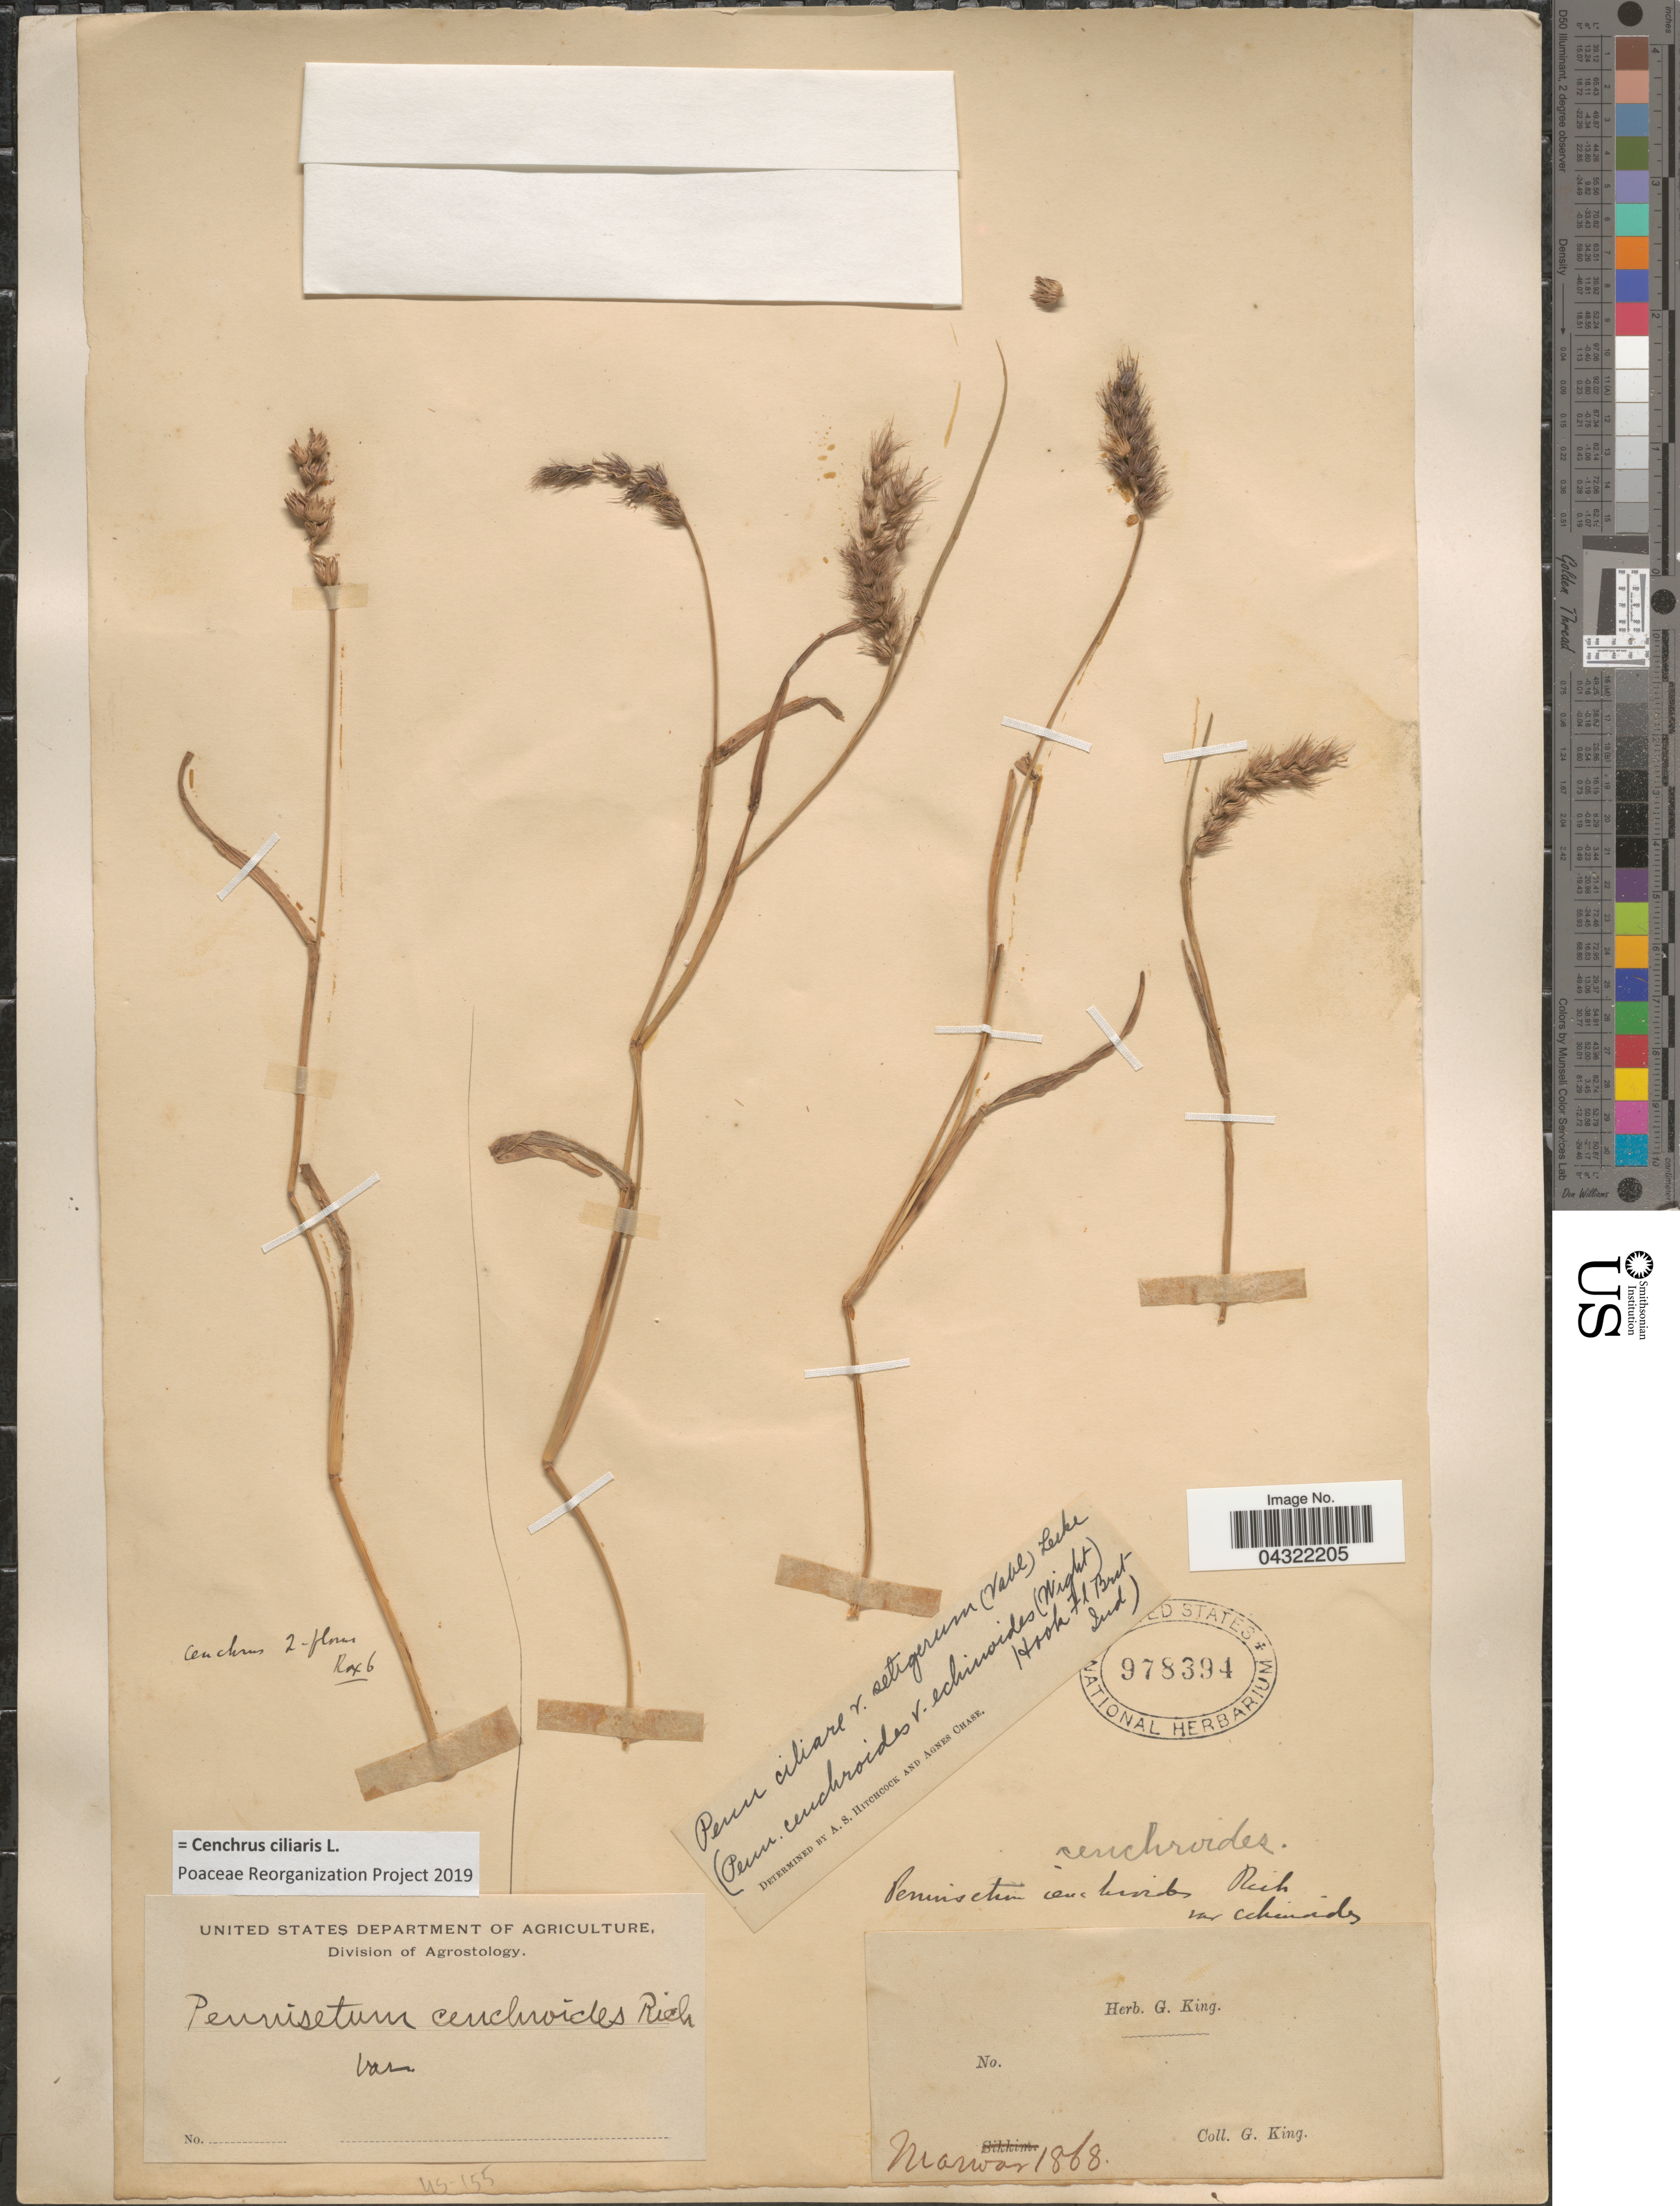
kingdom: Plantae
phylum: Tracheophyta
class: Liliopsida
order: Poales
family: Poaceae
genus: Cenchrus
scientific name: Cenchrus ciliaris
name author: L.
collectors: G. King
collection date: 1868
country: India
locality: Marwar.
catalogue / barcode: US 978394